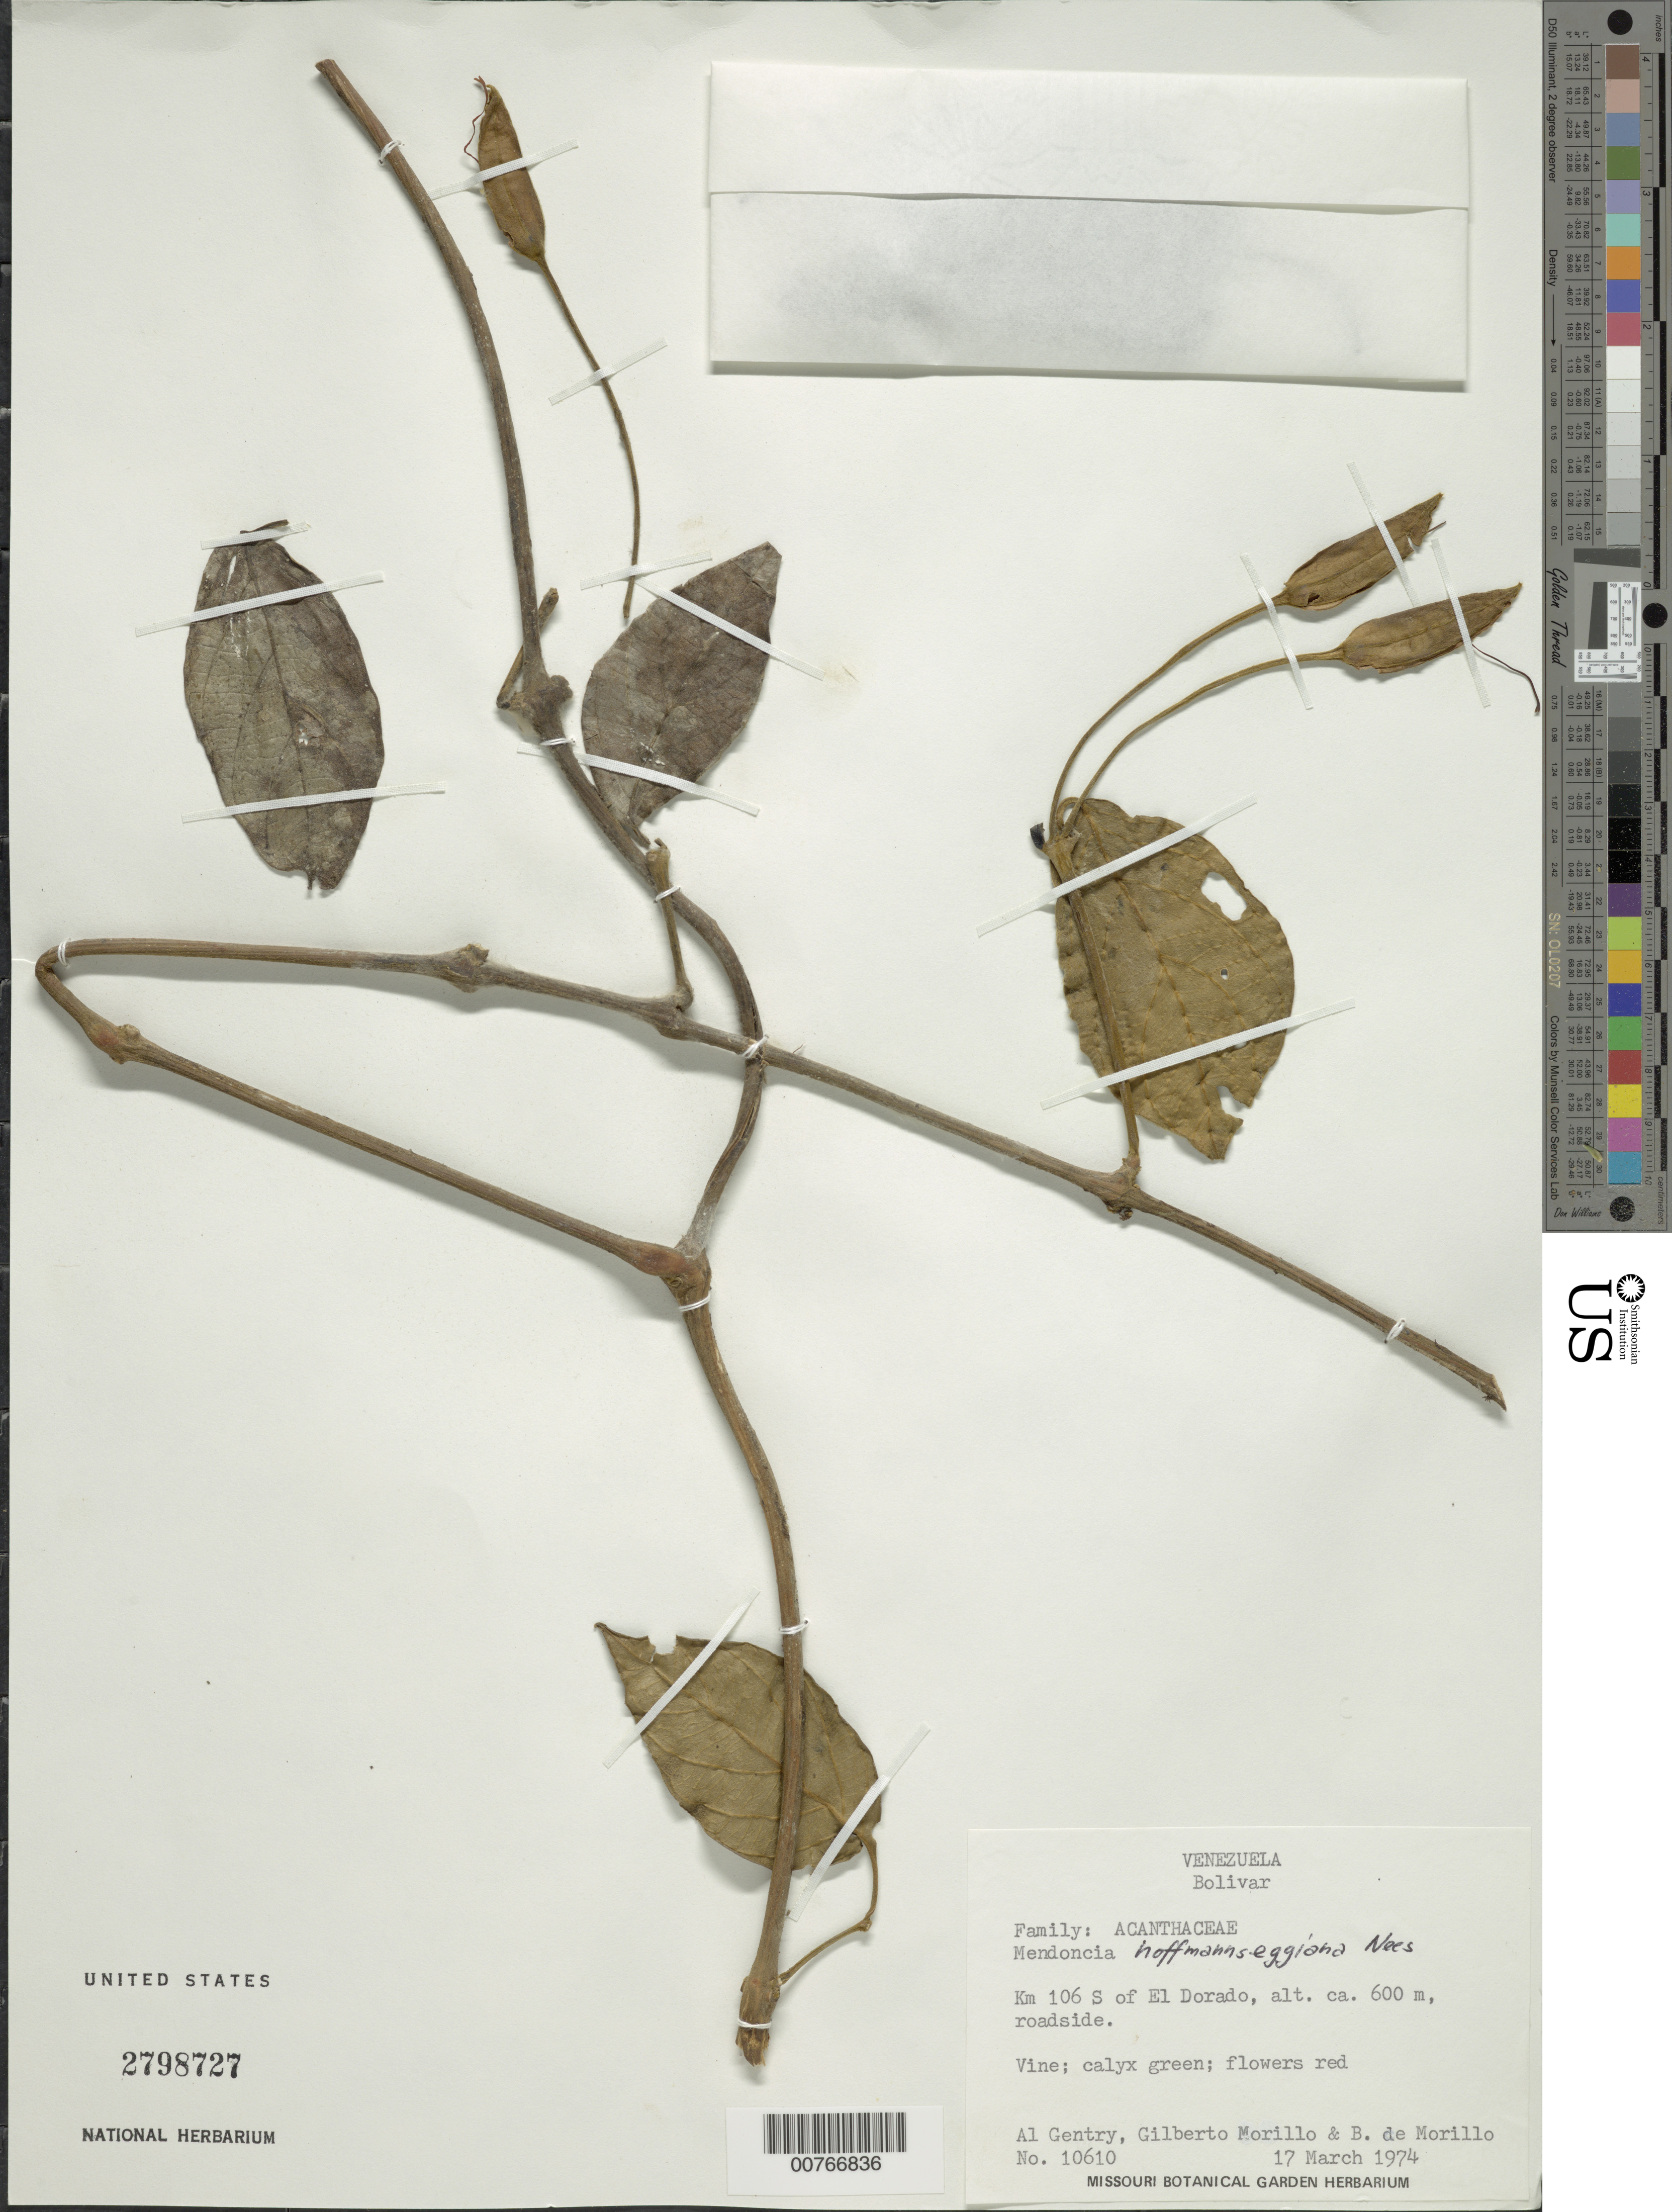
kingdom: Plantae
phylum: Tracheophyta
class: Magnoliopsida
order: Lamiales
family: Acanthaceae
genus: Mendoncia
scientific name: Mendoncia hoffmannseggiana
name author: Nees in DC.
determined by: Wasshausen, Dieter C., (BOT), Smithsonian Institution - National Museum of Natural History (UNITED STATES)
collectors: A. H. Gentry, G. N. Morillo & B. Morillo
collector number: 10610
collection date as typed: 17-Mar-74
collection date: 1974-03-17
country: Venezuela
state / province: Bolívar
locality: El Dorado, 106 km S of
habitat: Roadside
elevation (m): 600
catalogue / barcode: US 2798727